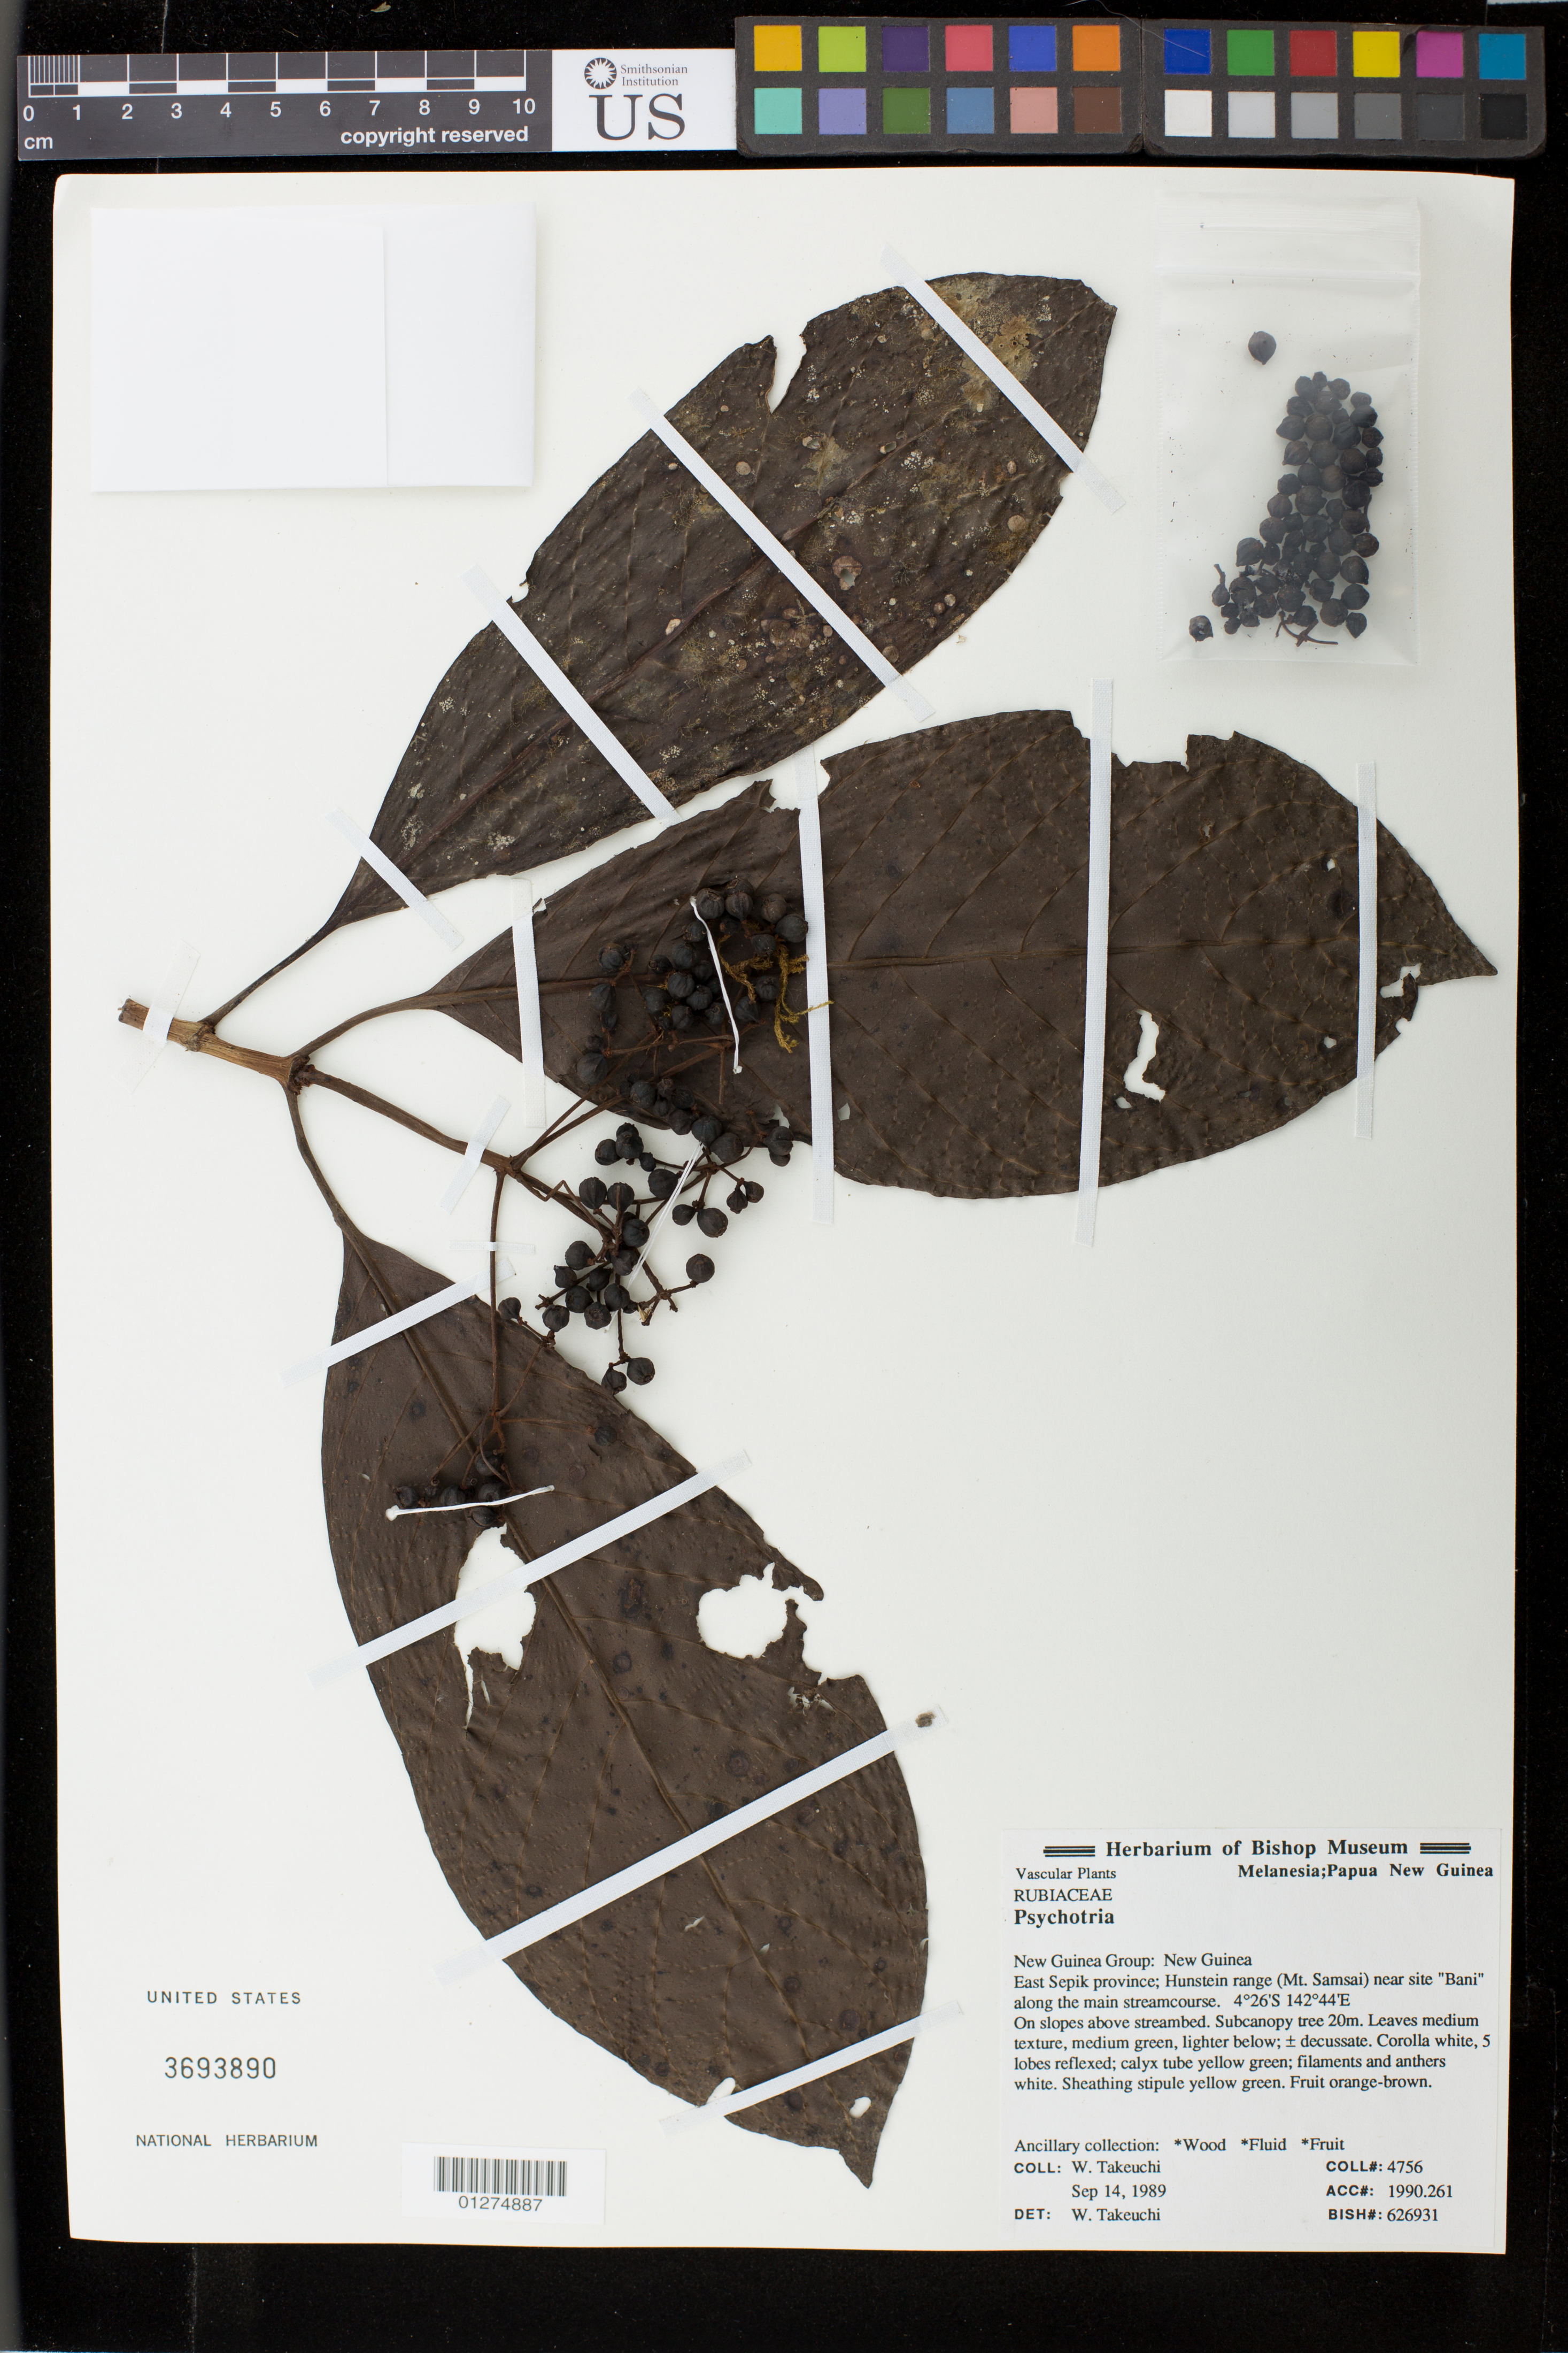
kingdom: Plantae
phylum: Tracheophyta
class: Magnoliopsida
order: Gentianales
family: Rubiaceae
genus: Psychotria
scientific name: Psychotria sp.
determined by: Takeuchi, W.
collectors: W. N. Takeuchi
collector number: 4756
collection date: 1989-09-14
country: Papua New Guinea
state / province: East Sepik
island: New Guinea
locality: Hunstein range (Mt. Samsai), near site "Bani" along the main streamcourse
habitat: slopes above streambed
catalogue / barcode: US 3693890